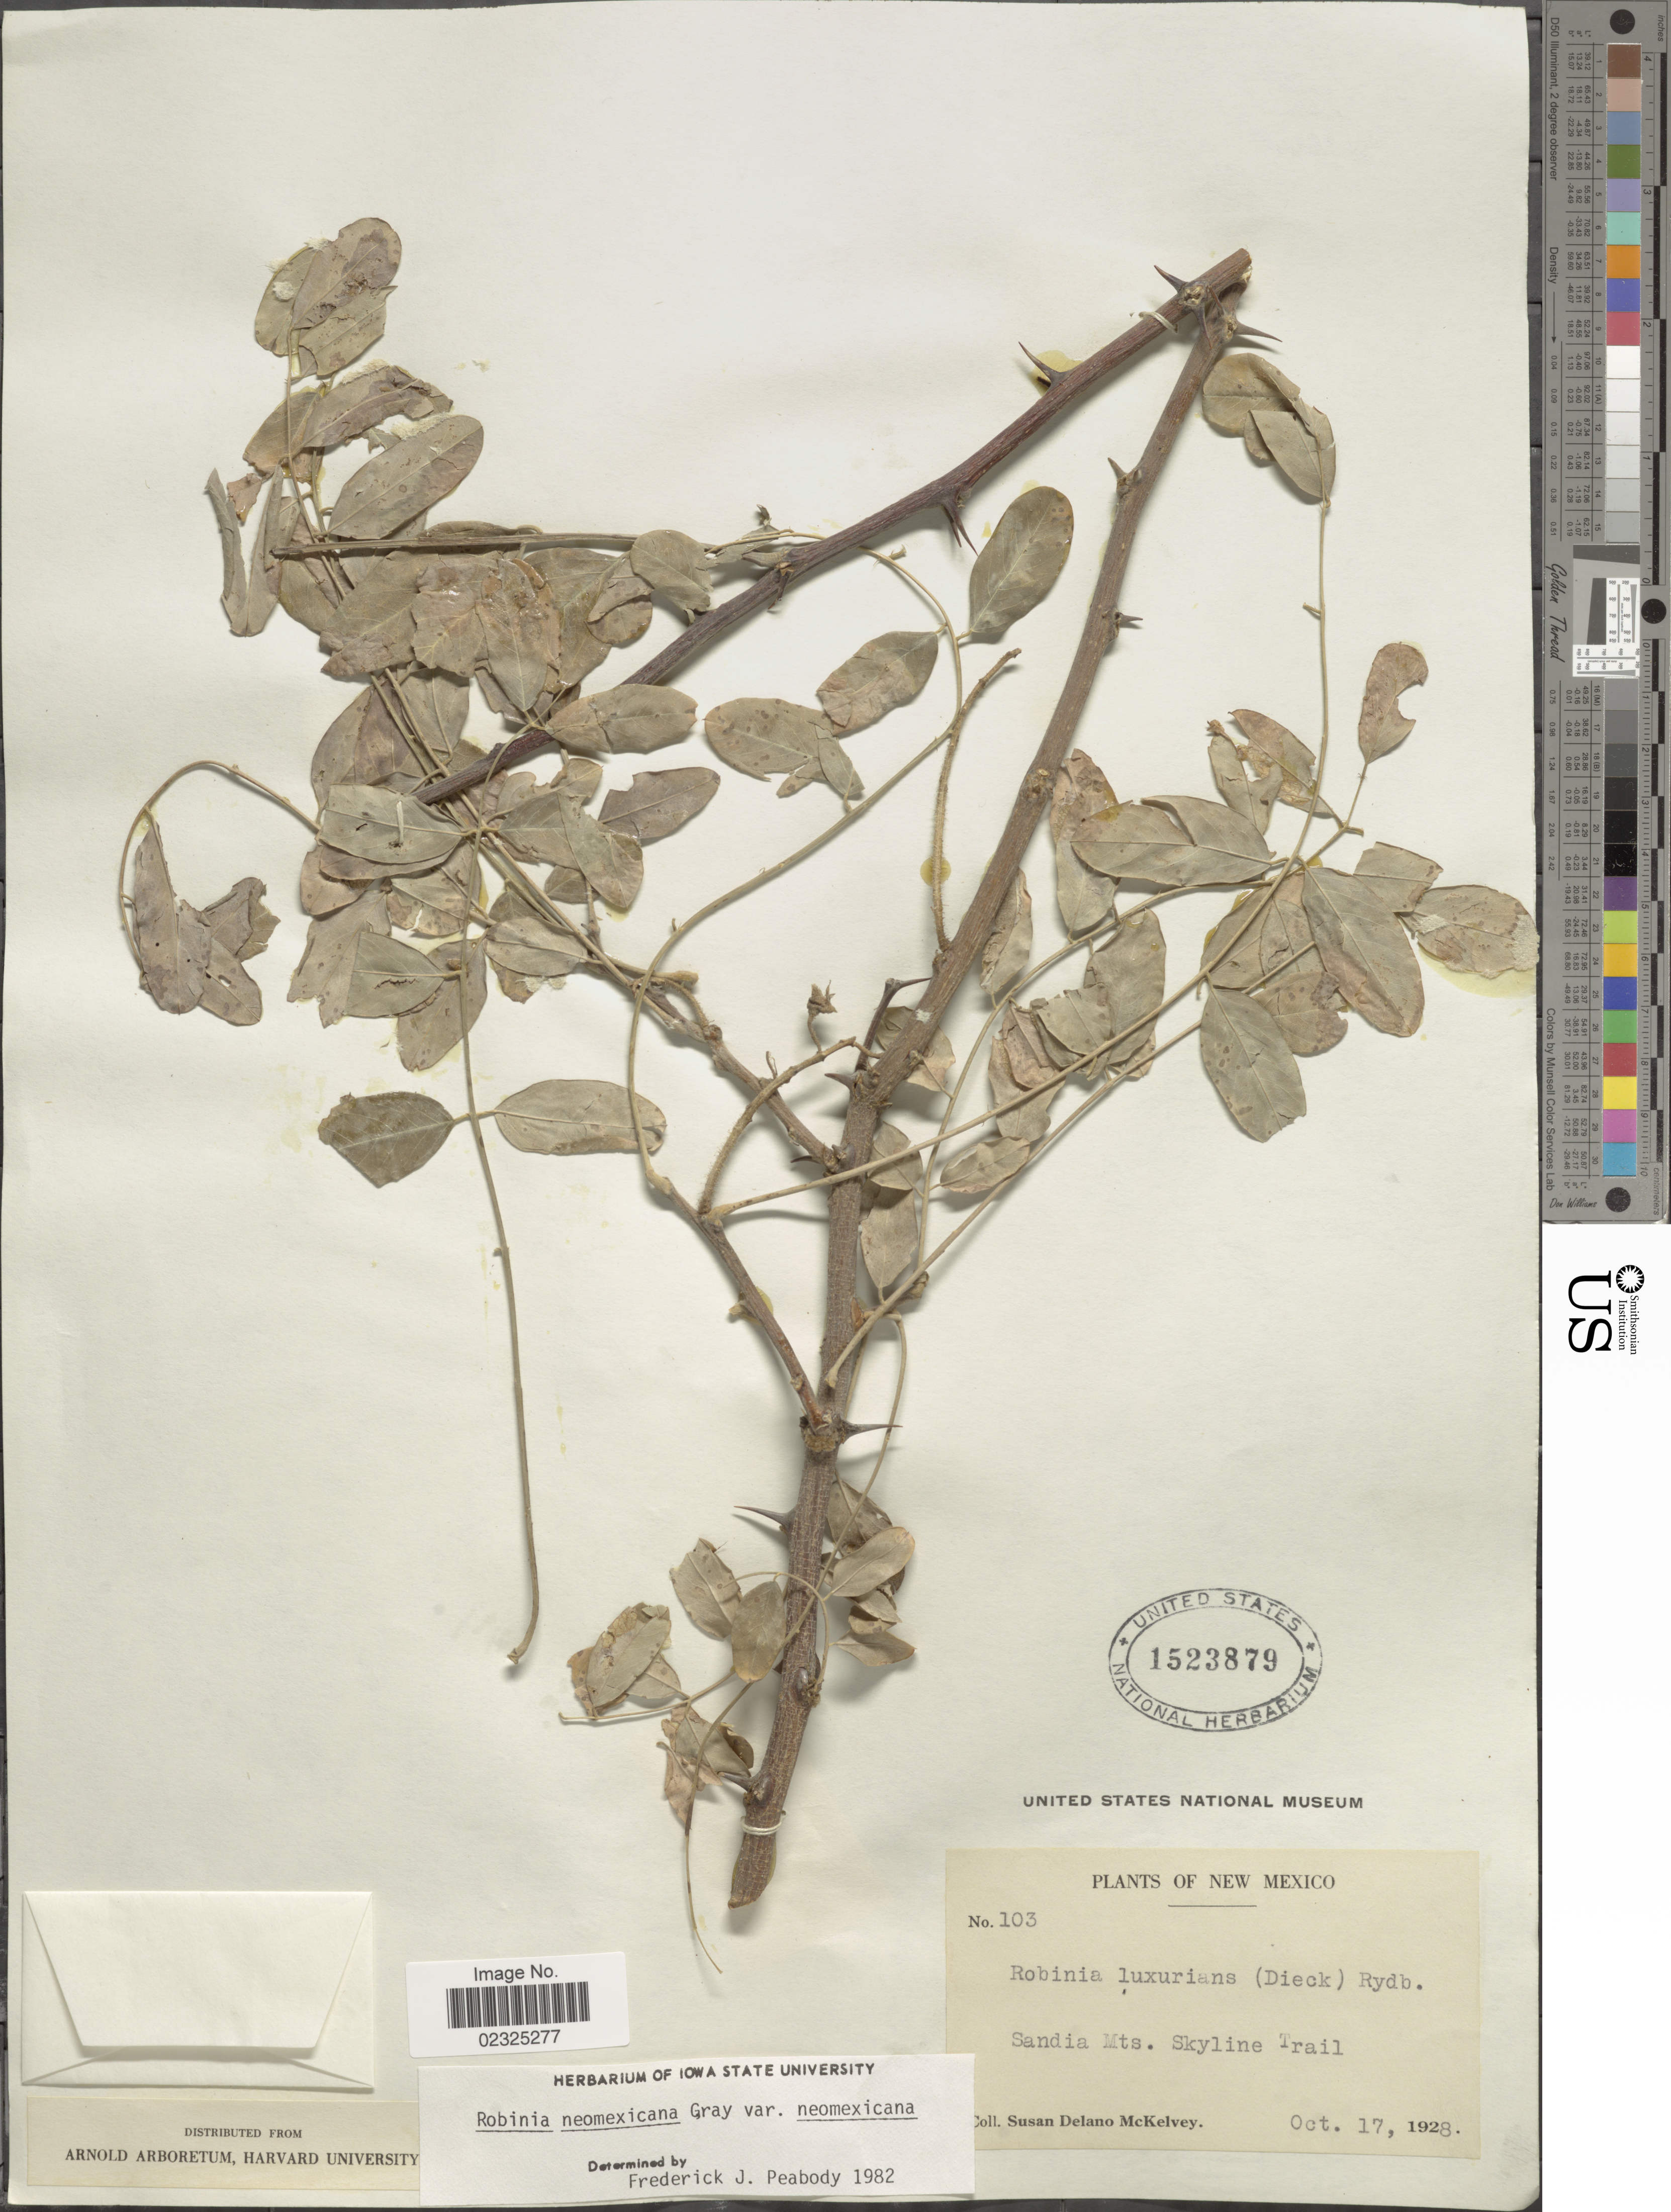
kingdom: Plantae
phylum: Tracheophyta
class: Magnoliopsida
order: Fabales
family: Fabaceae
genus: Robinia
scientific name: Robinia luxurians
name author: (Dieck) Rydb.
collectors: S. A. McKelvey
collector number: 103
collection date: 1928-10-17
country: United States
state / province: New Mexico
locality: Sandia Mts., Skyline Trail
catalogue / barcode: US 1523879